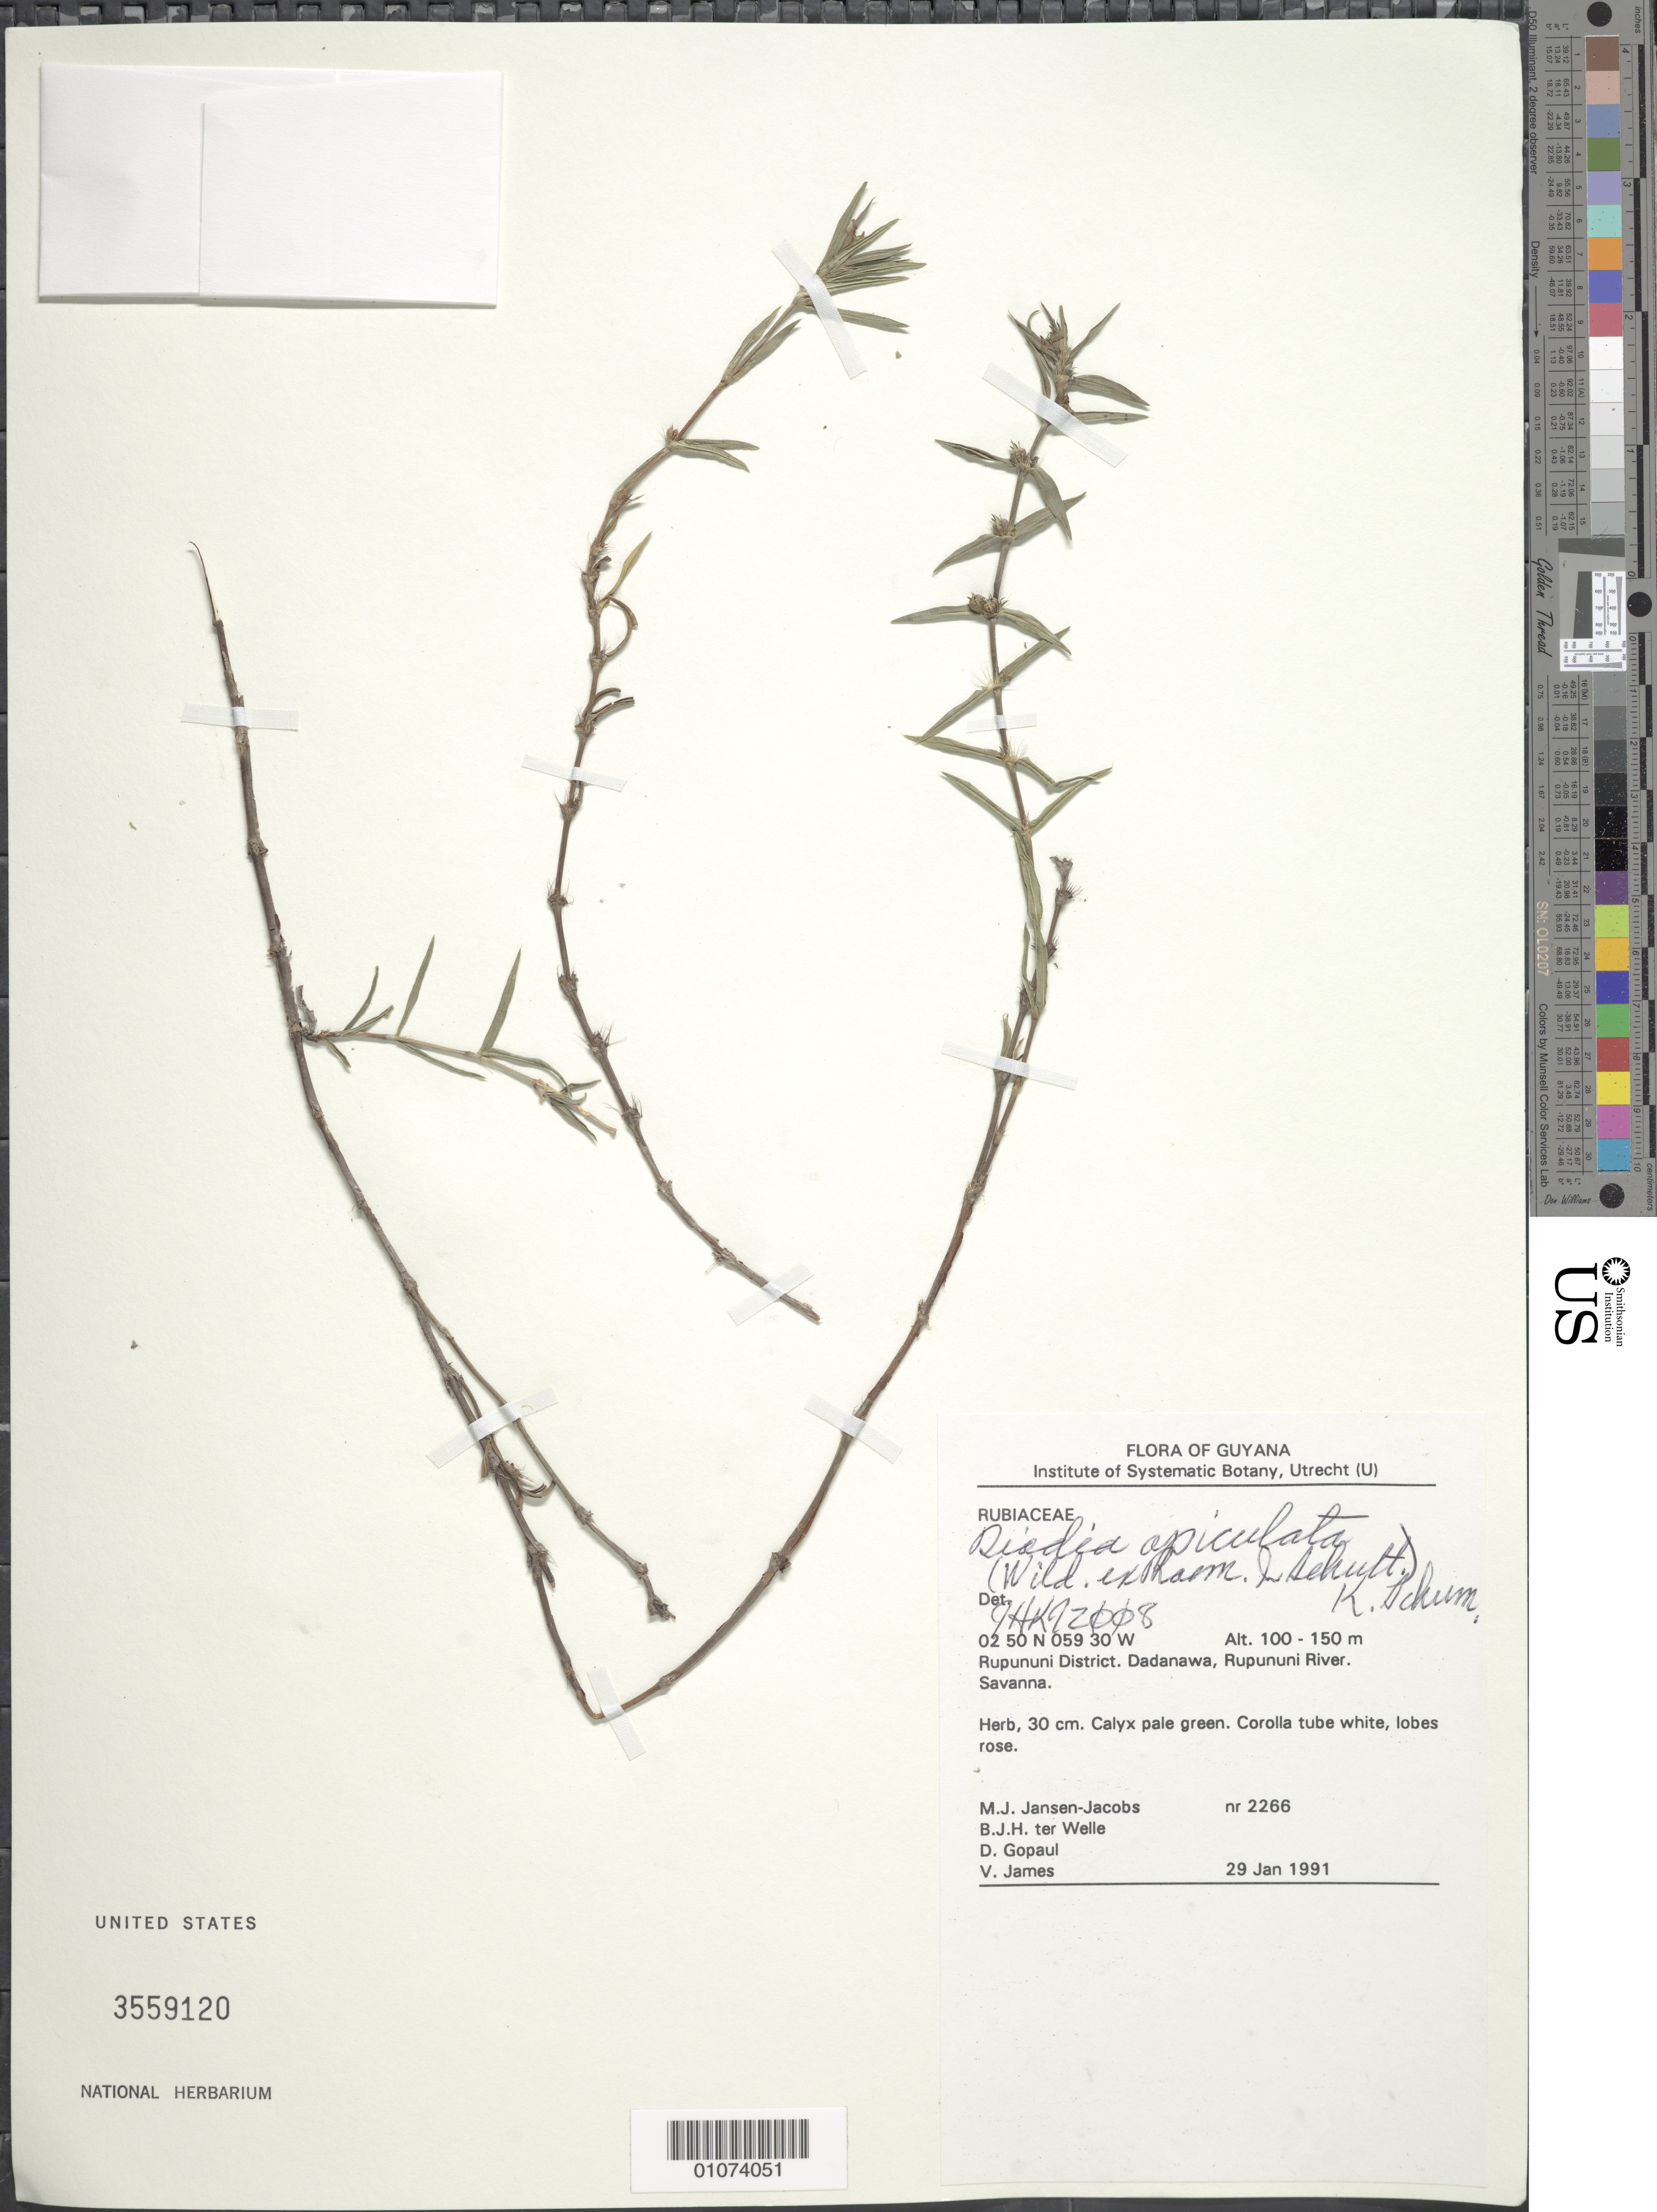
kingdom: Plantae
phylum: Tracheophyta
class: Magnoliopsida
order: Gentianales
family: Rubiaceae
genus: Diodia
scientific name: Diodia apiculata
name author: (Willd. ex Roem. & Schult.) K. Schum.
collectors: M. J. Jansen-Jacobs, B. Welle, D. Gopaul & V. James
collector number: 2266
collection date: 1991-01-29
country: Guyana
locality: Rupununi District. Dadanawa, Rupununi River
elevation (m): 100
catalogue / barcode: US 3559120